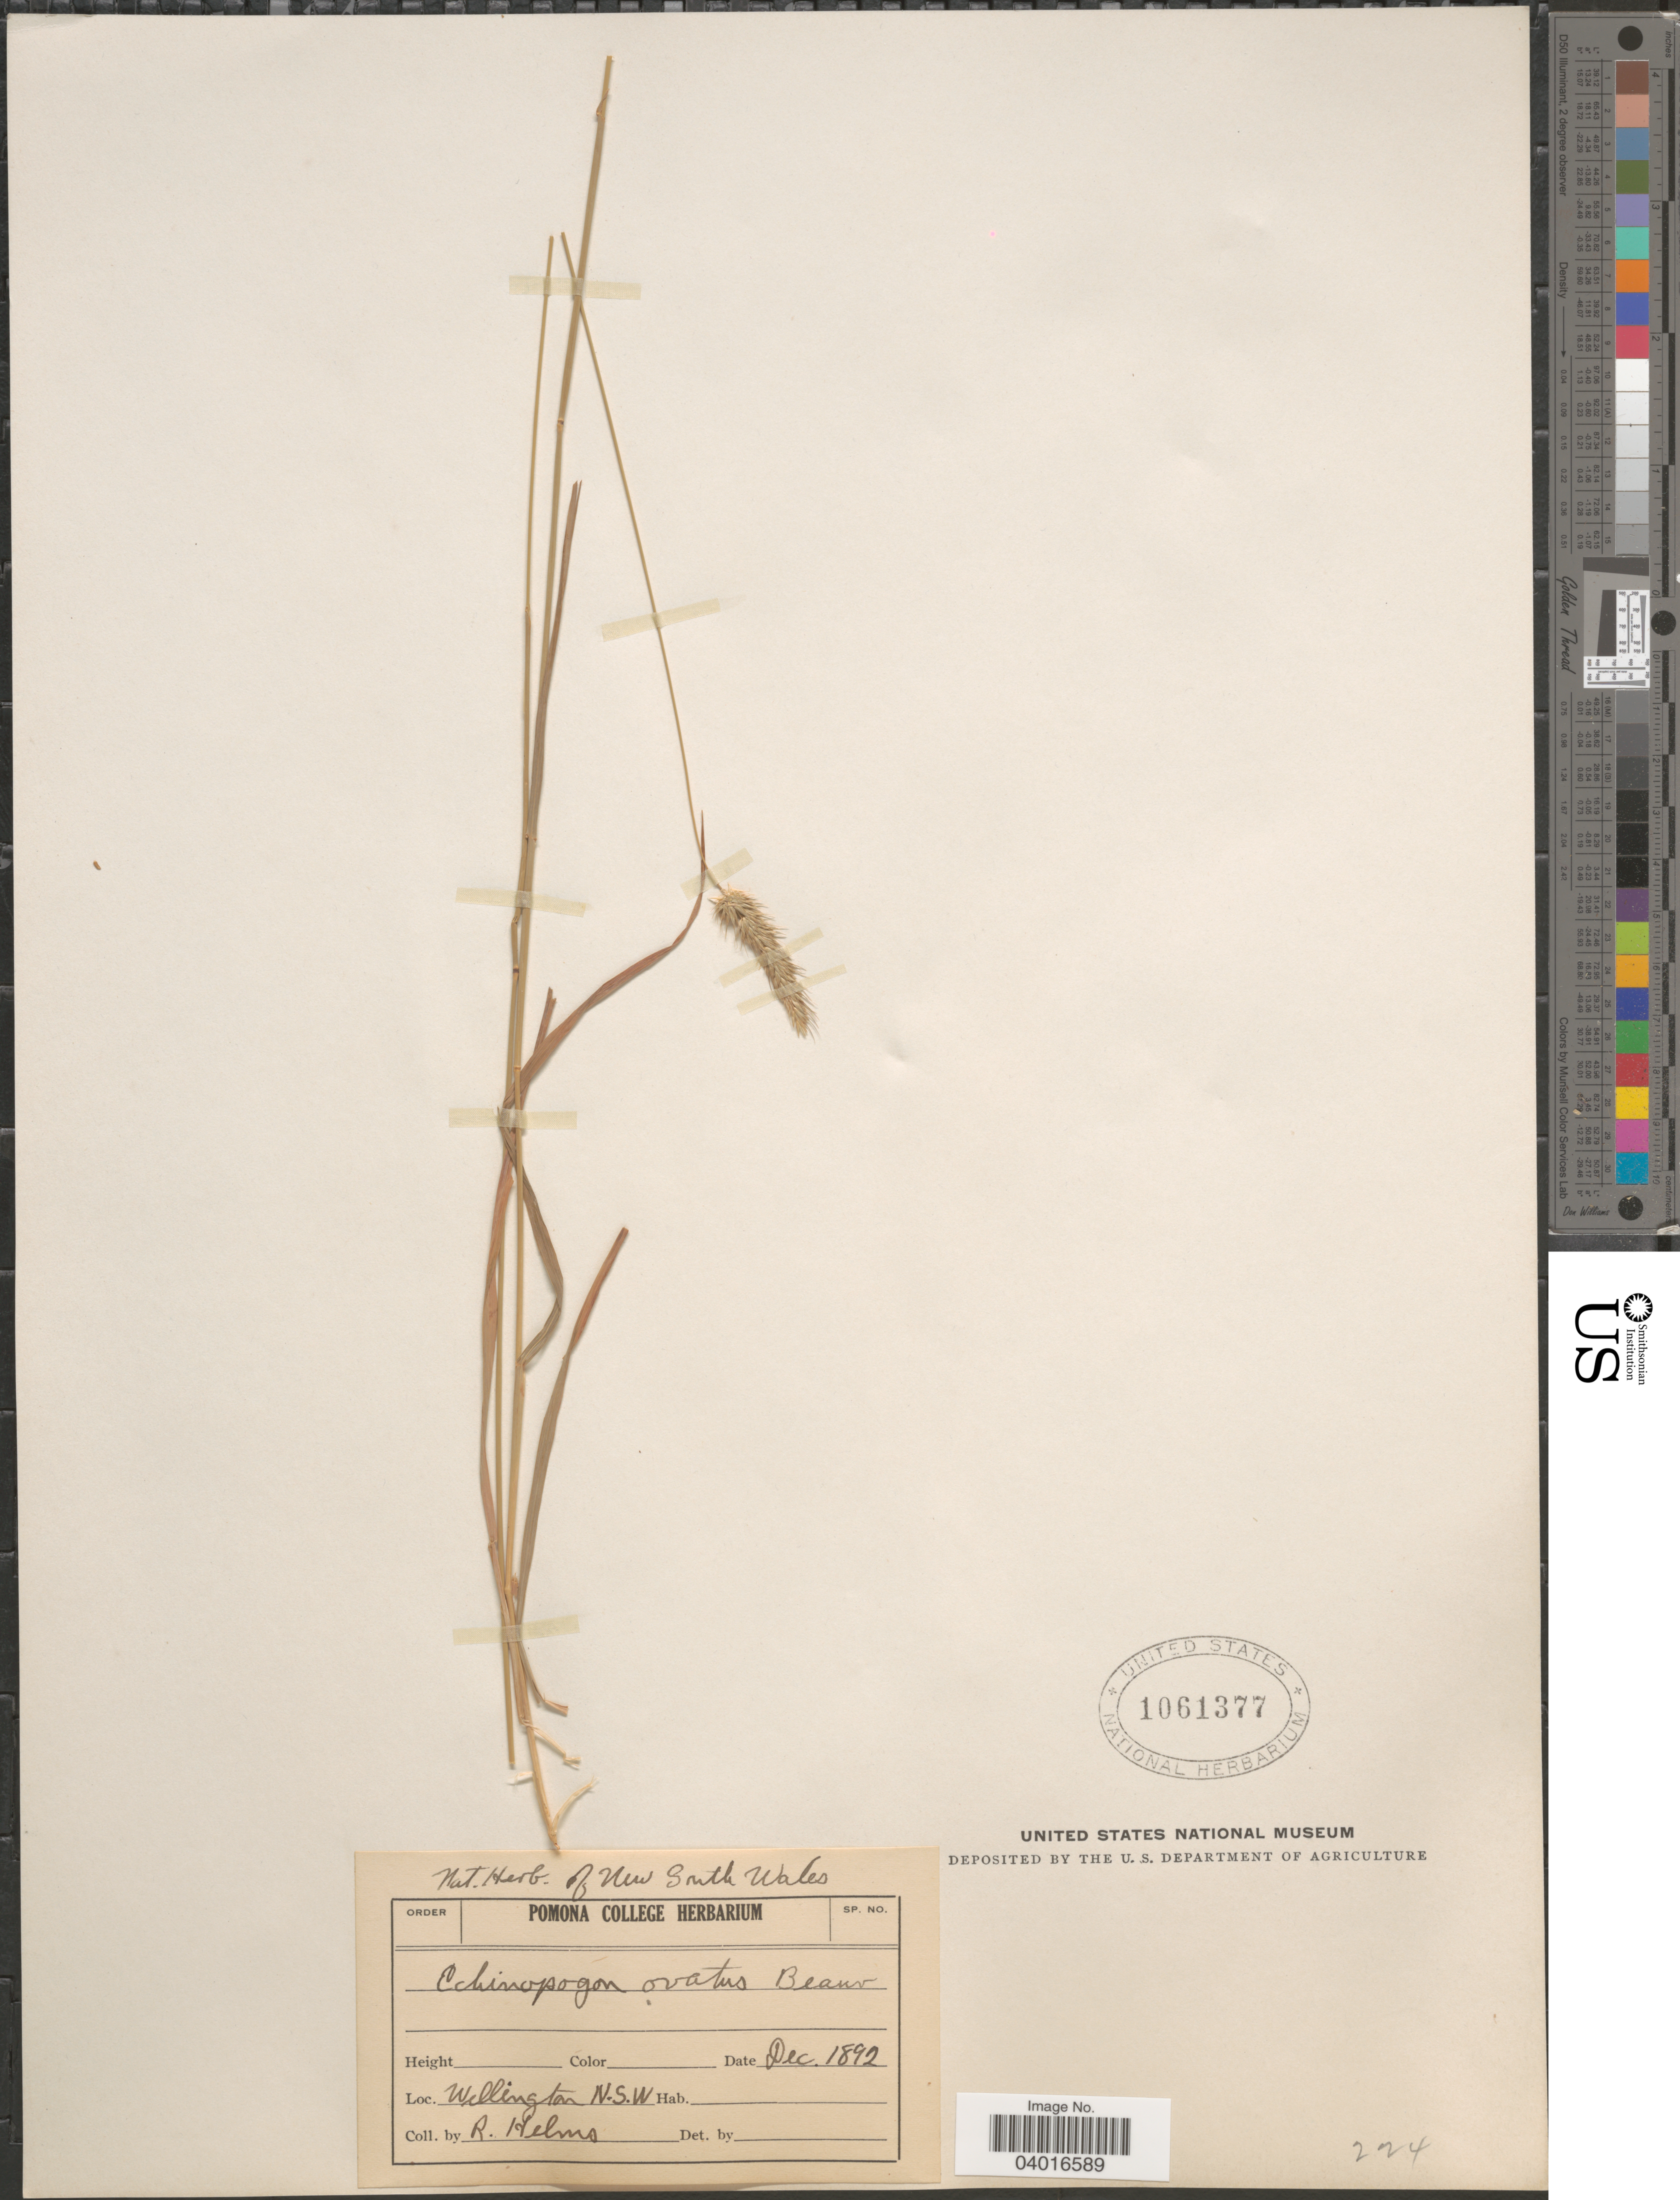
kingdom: Plantae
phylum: Tracheophyta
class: Liliopsida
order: Poales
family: Poaceae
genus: Echinopogon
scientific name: Echinopogon ovatus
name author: (G. Forst.) P. Beauv.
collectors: R. Helms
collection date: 1892-12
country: Australia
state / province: New South Wales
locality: Wellington.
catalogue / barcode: US 1061377